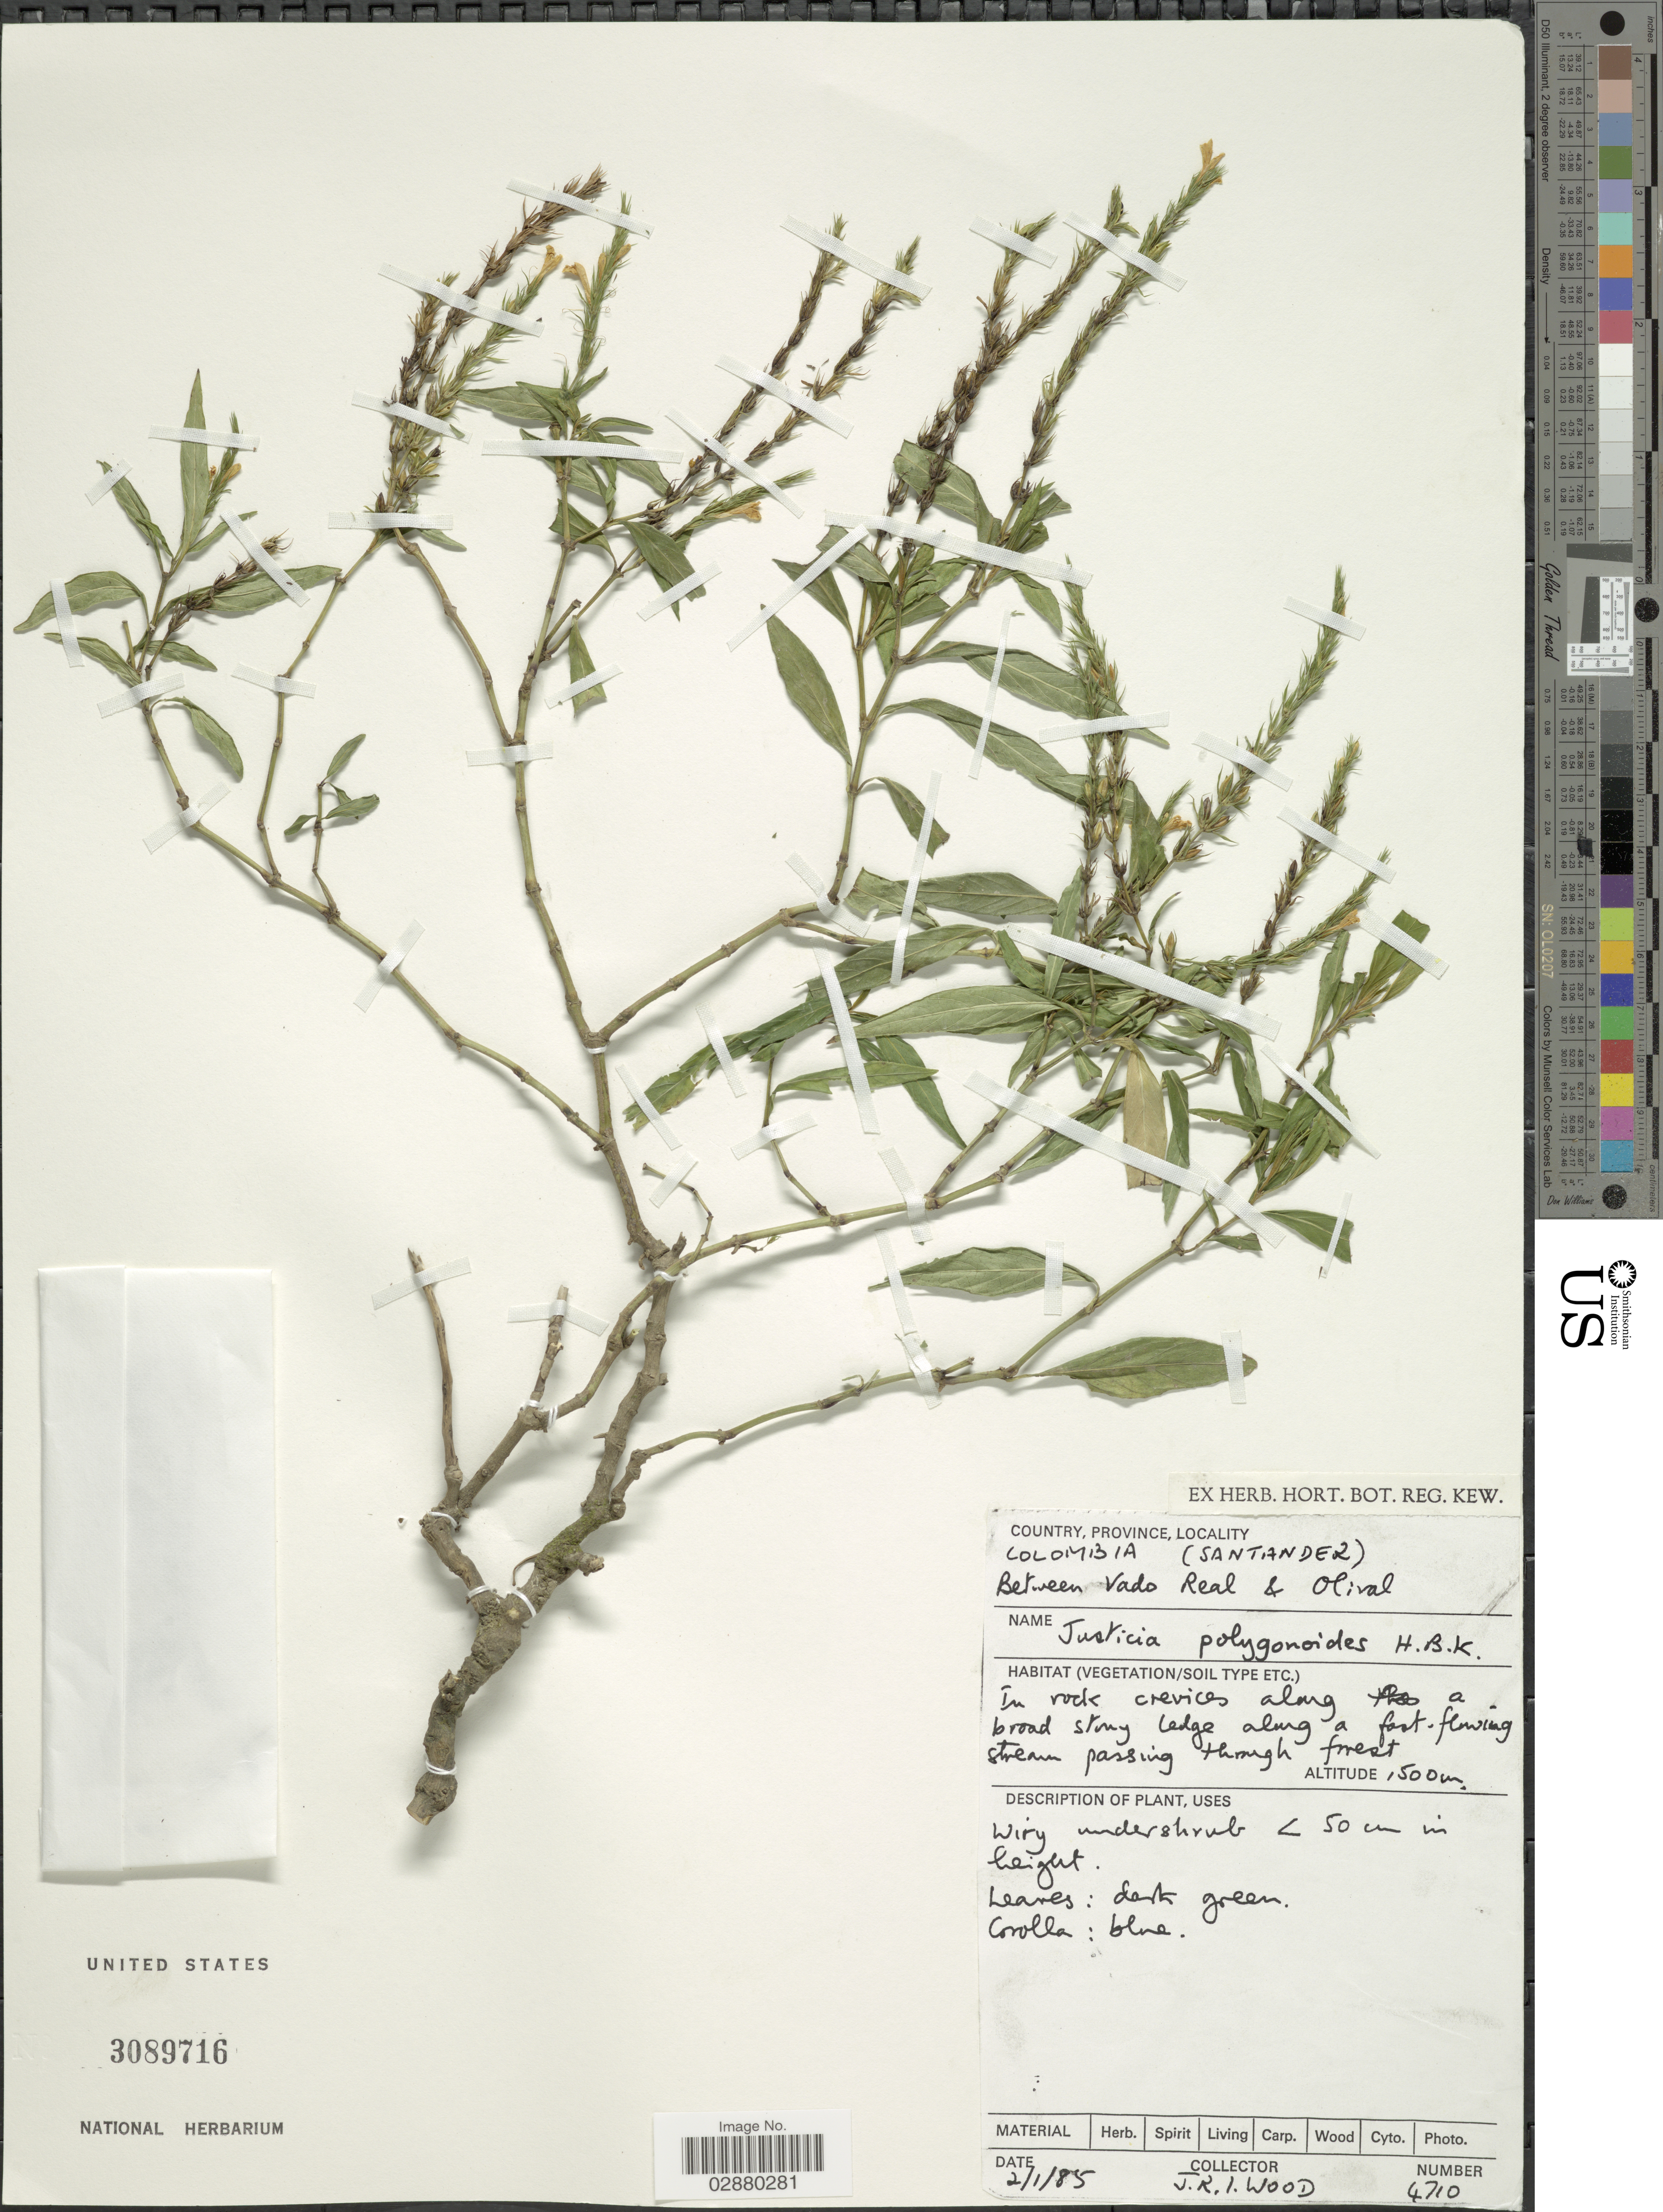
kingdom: Plantae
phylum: Tracheophyta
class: Magnoliopsida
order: Lamiales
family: Acanthaceae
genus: Justicia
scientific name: Justicia polygonoides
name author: Kunth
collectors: J. R. I. Wood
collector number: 4710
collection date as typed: Transcribed d/m/y: 2/1/85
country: Colombia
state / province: Santander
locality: Between Vado Real & Olival.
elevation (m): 1500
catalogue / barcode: US 3089716